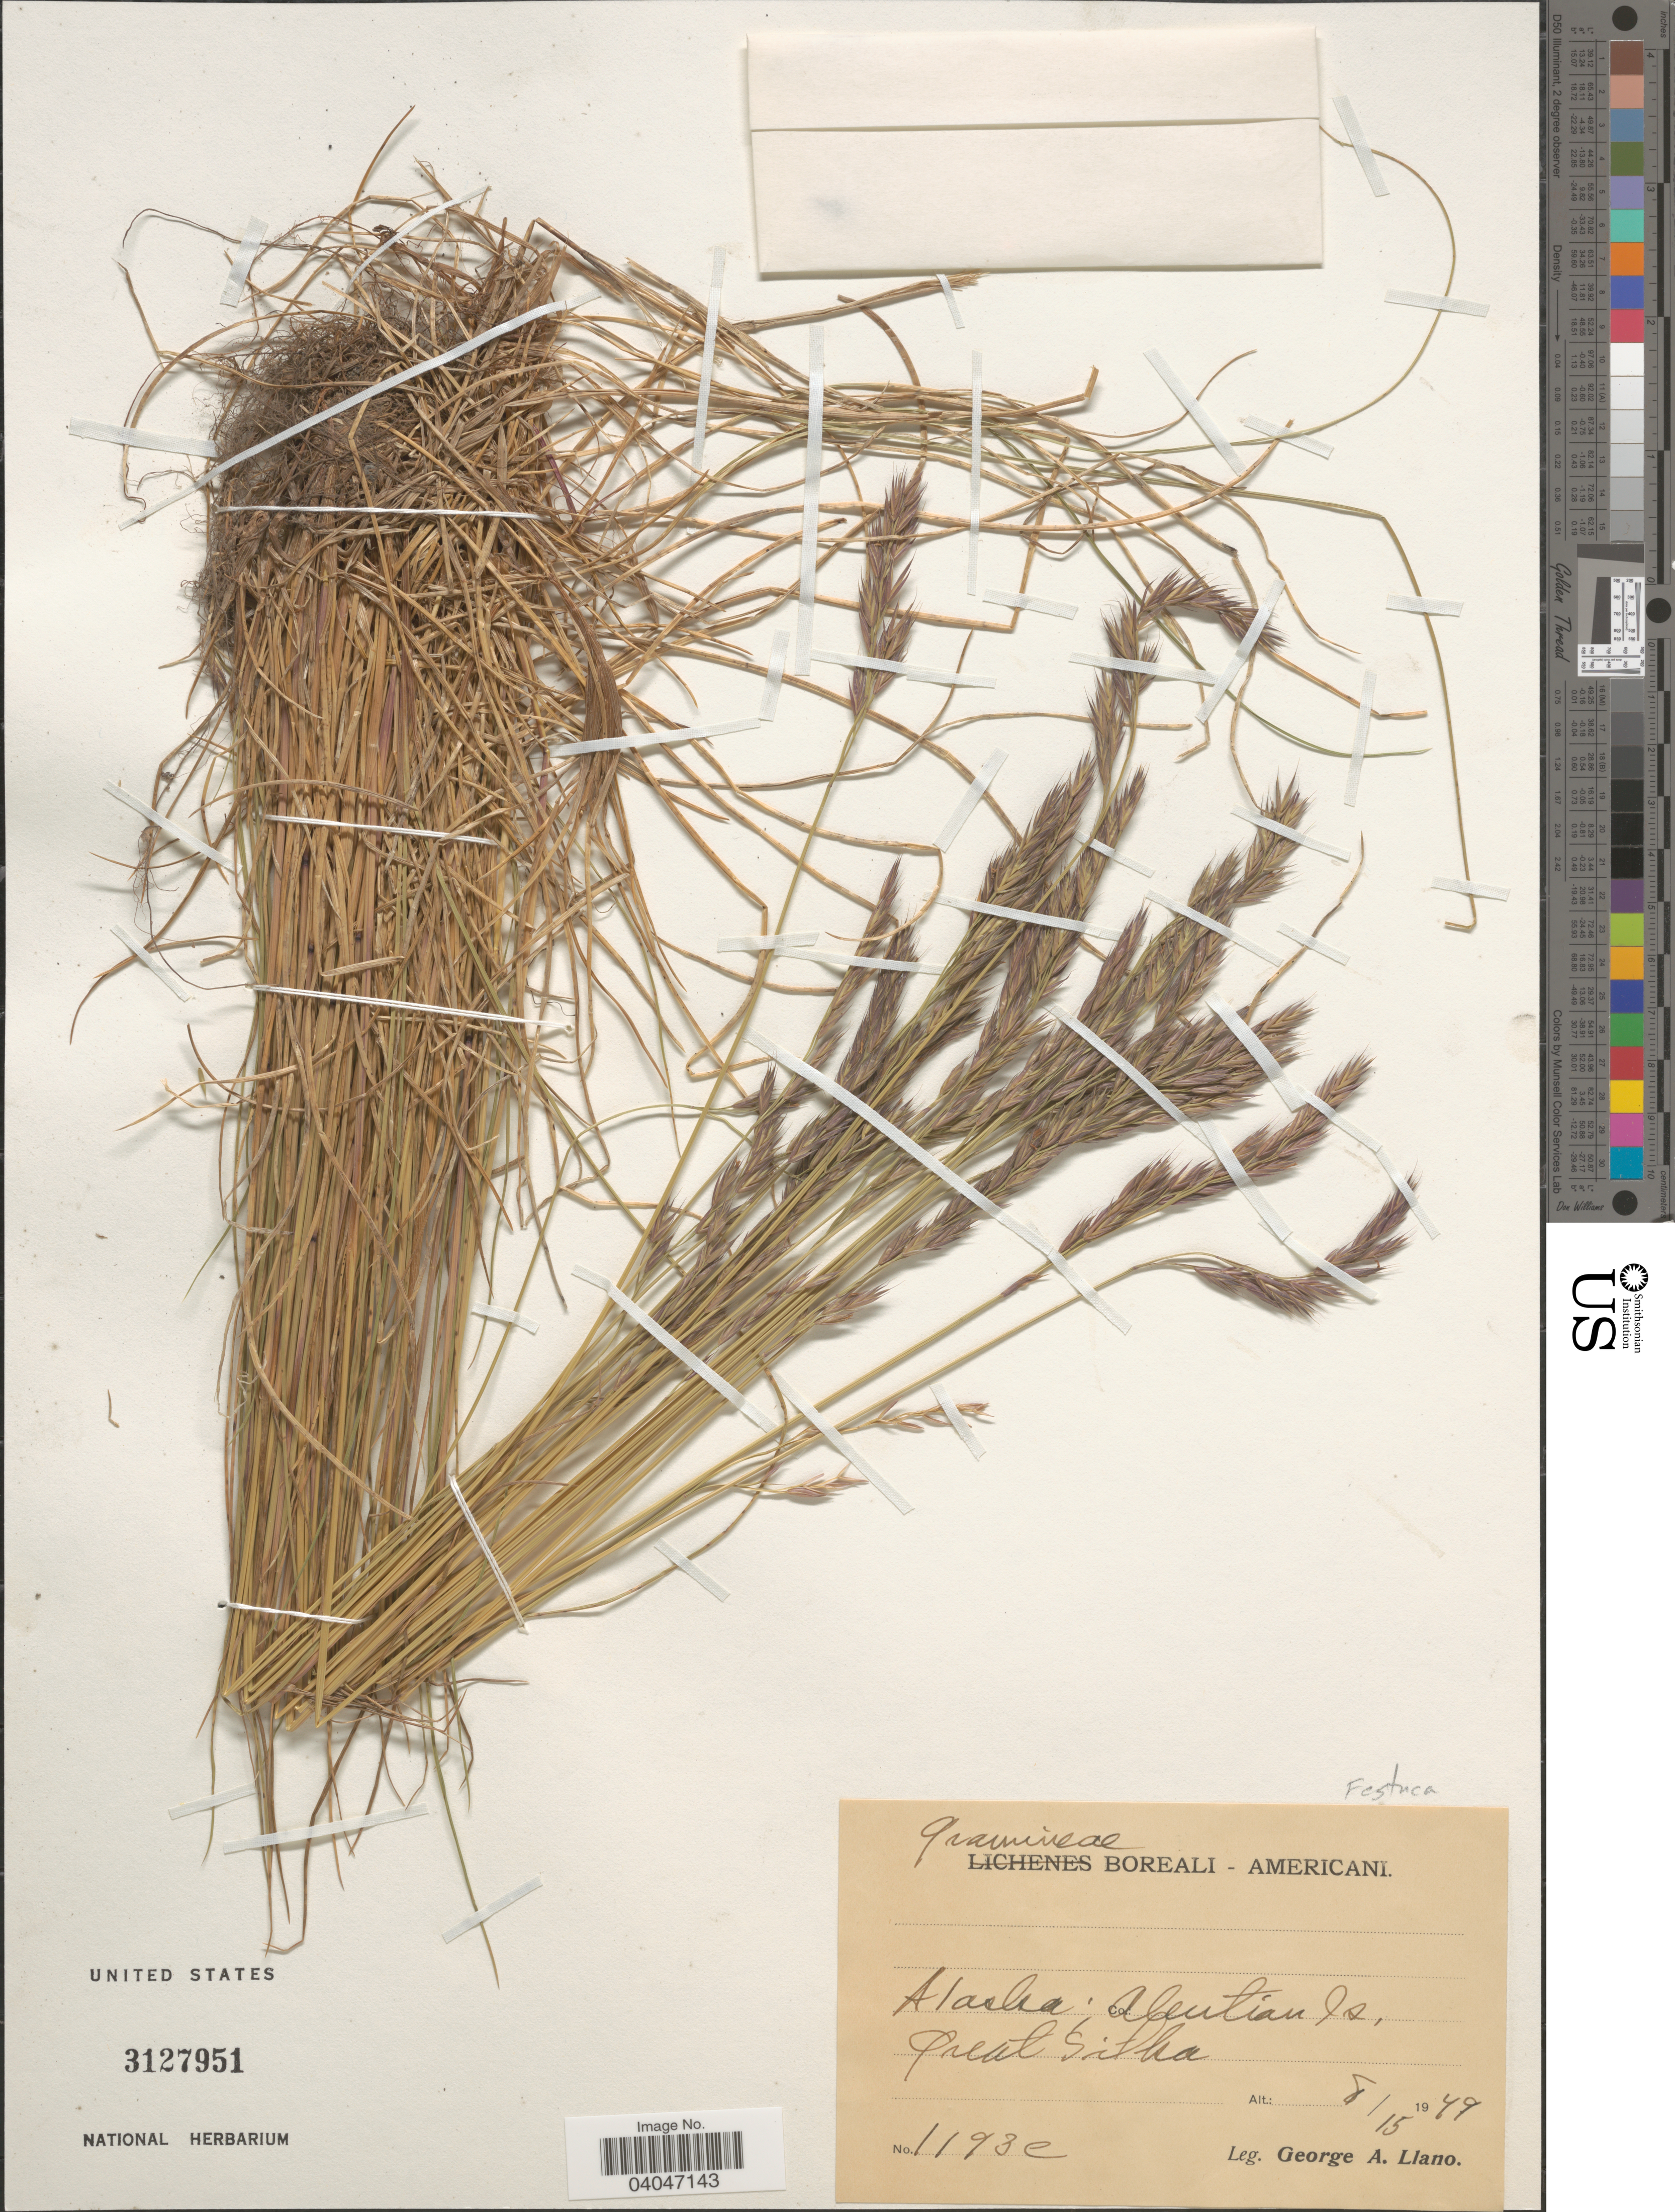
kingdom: Plantae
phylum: Tracheophyta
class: Liliopsida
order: Poales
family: Poaceae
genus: Festuca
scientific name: Festuca sp.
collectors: G. Llano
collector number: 1193c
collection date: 1949-08-15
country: United States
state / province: Alaska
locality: Aleutian Is. Great Sitka.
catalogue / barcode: US 3127951